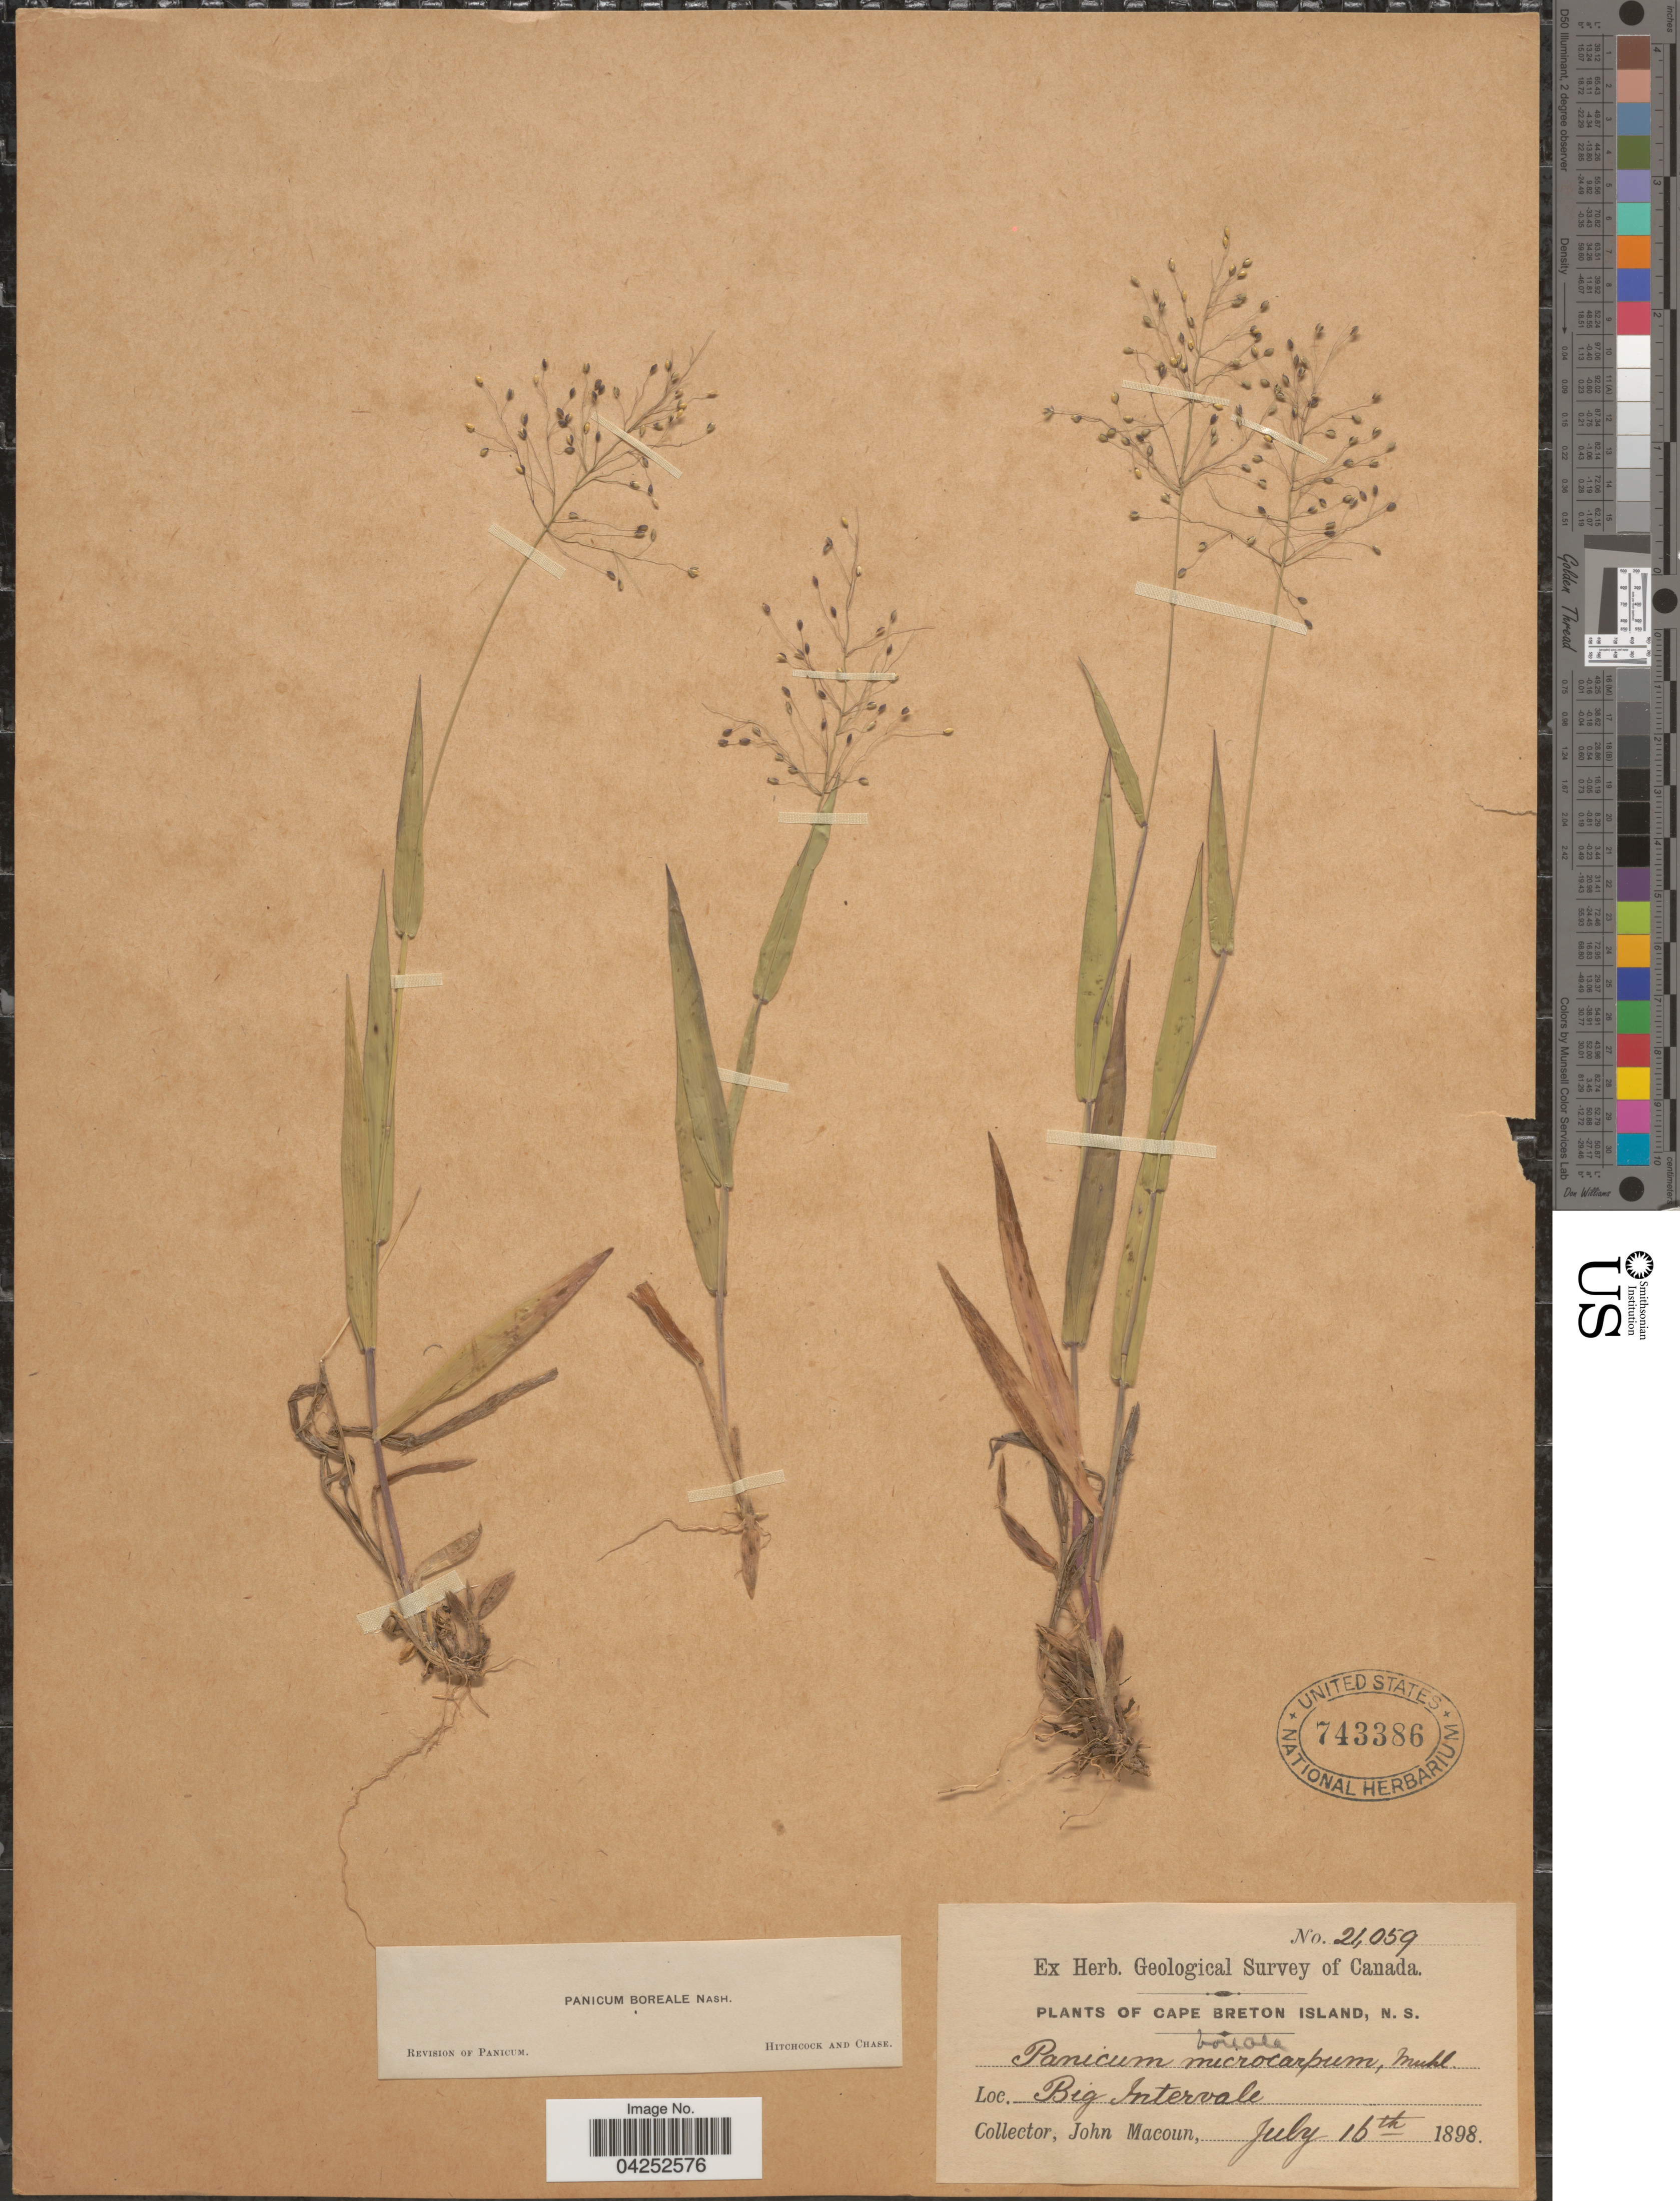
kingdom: Plantae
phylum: Tracheophyta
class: Liliopsida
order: Poales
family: Poaceae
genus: Dichanthelium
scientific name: Dichanthelium boreale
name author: (Nash) Freckmann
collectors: J. Macoun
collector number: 21059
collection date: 1898-07-16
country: Canada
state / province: Nova Scotia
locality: Geological Survey of Canada. Cape Breton Island. Big Intervale.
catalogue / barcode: US 743386